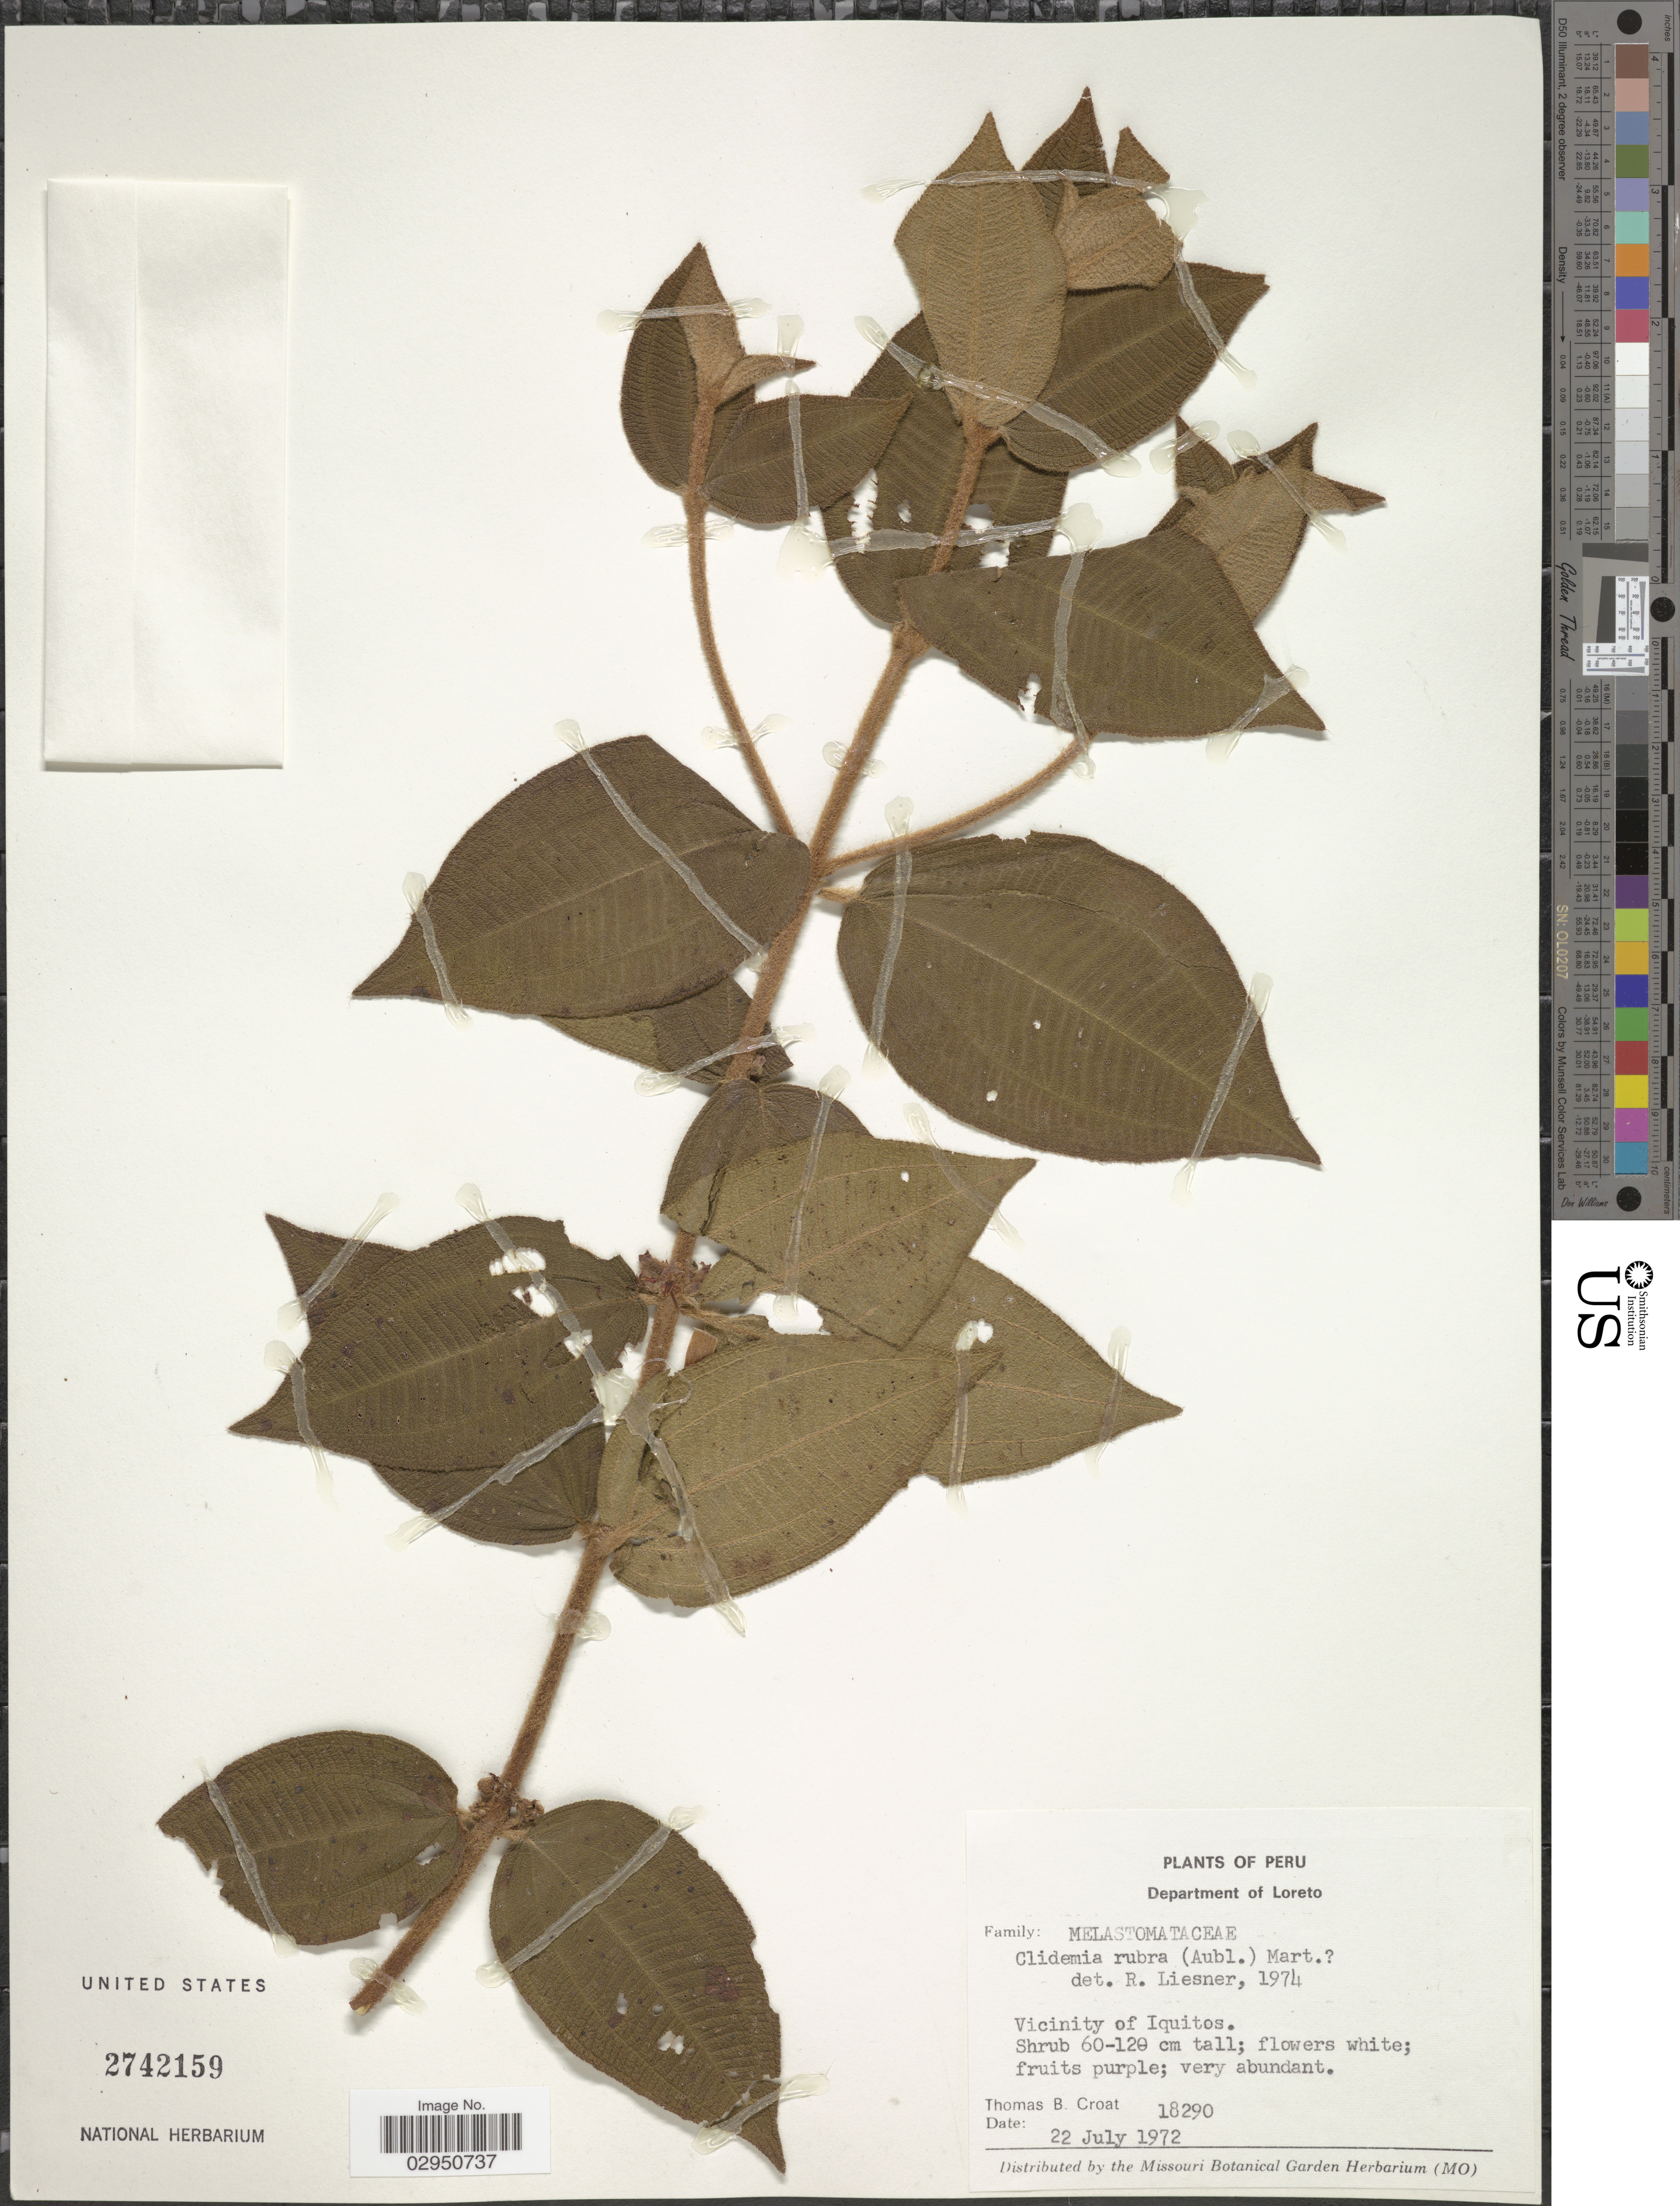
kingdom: Plantae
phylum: Tracheophyta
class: Magnoliopsida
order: Myrtales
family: Melastomataceae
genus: Clidemia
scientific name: Clidemia rubra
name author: (Aubl.) Mart.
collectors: T. B. Croat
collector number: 18290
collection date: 1972-07-22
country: Peru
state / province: Loreto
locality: Department of Loreto. Vicinity of Iquitos.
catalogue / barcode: US 2742159